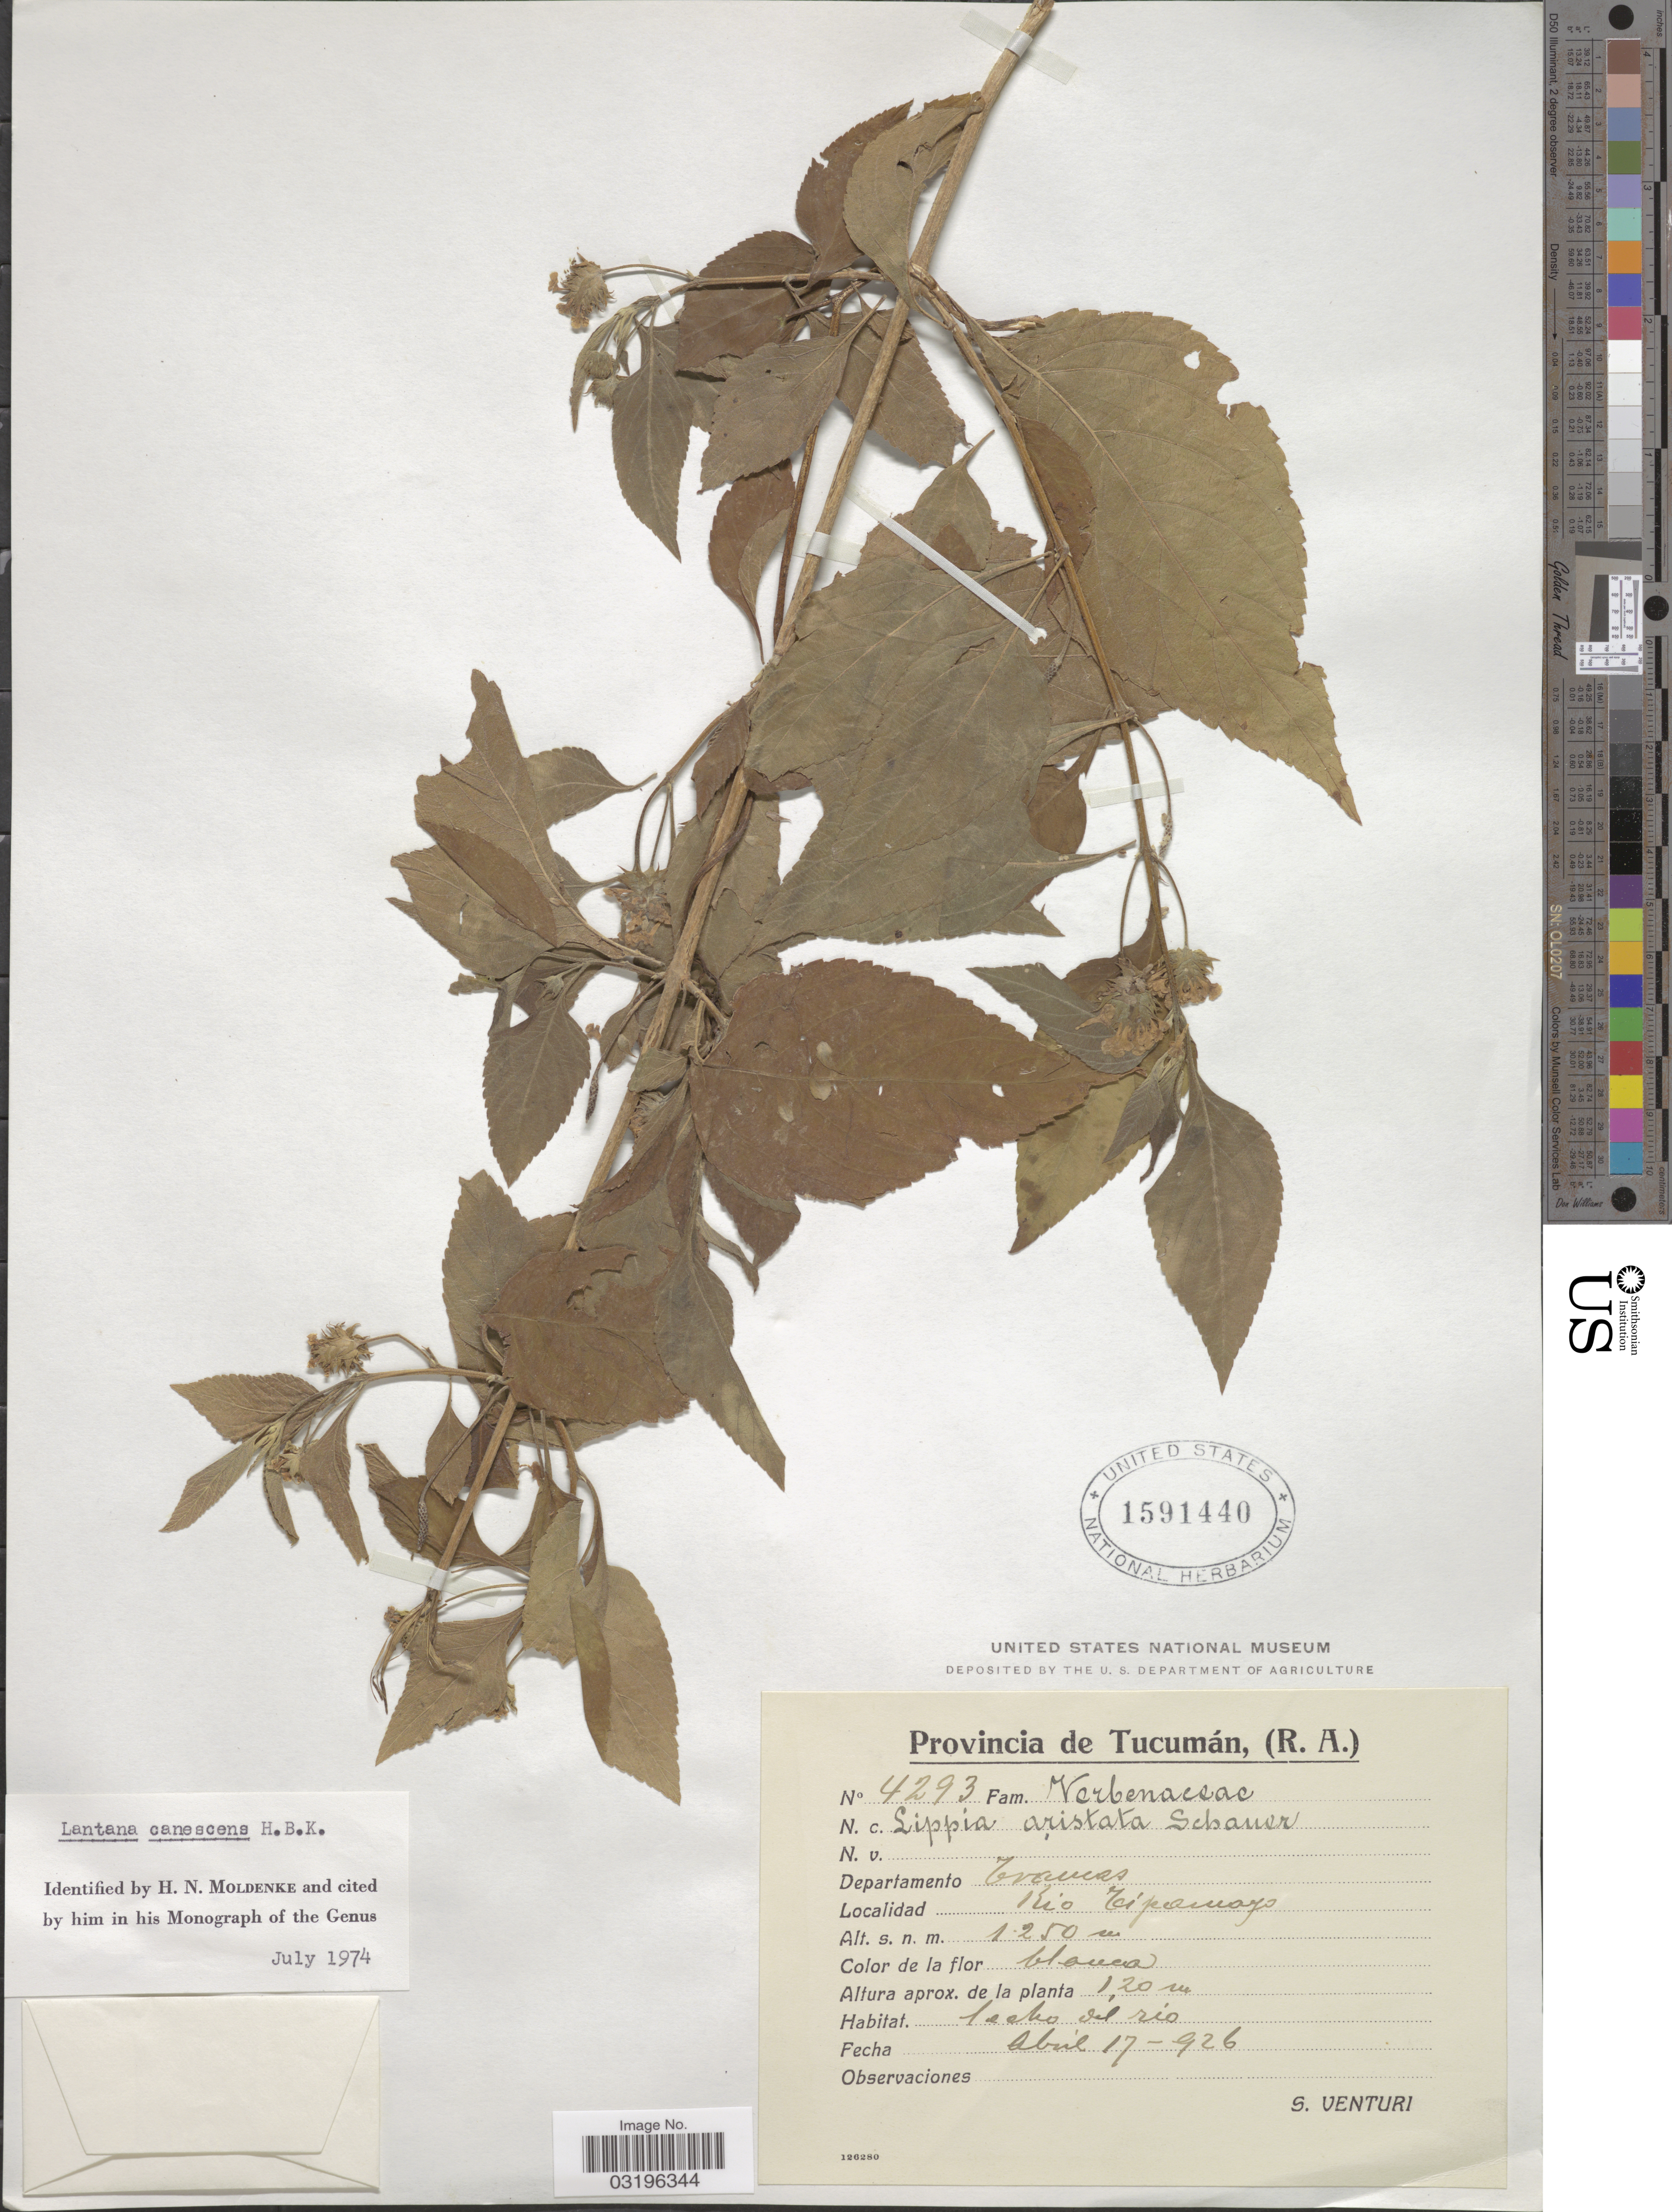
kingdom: Plantae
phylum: Tracheophyta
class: Magnoliopsida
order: Lamiales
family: Verbenaceae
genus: Lantana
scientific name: Lantana canescens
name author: Kunth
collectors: S. Venturi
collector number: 4293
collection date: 1926-04-17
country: Argentina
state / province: Tucuman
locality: Departamento Trancas. Rio Tipamayo.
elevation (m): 1250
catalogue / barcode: US 1591440